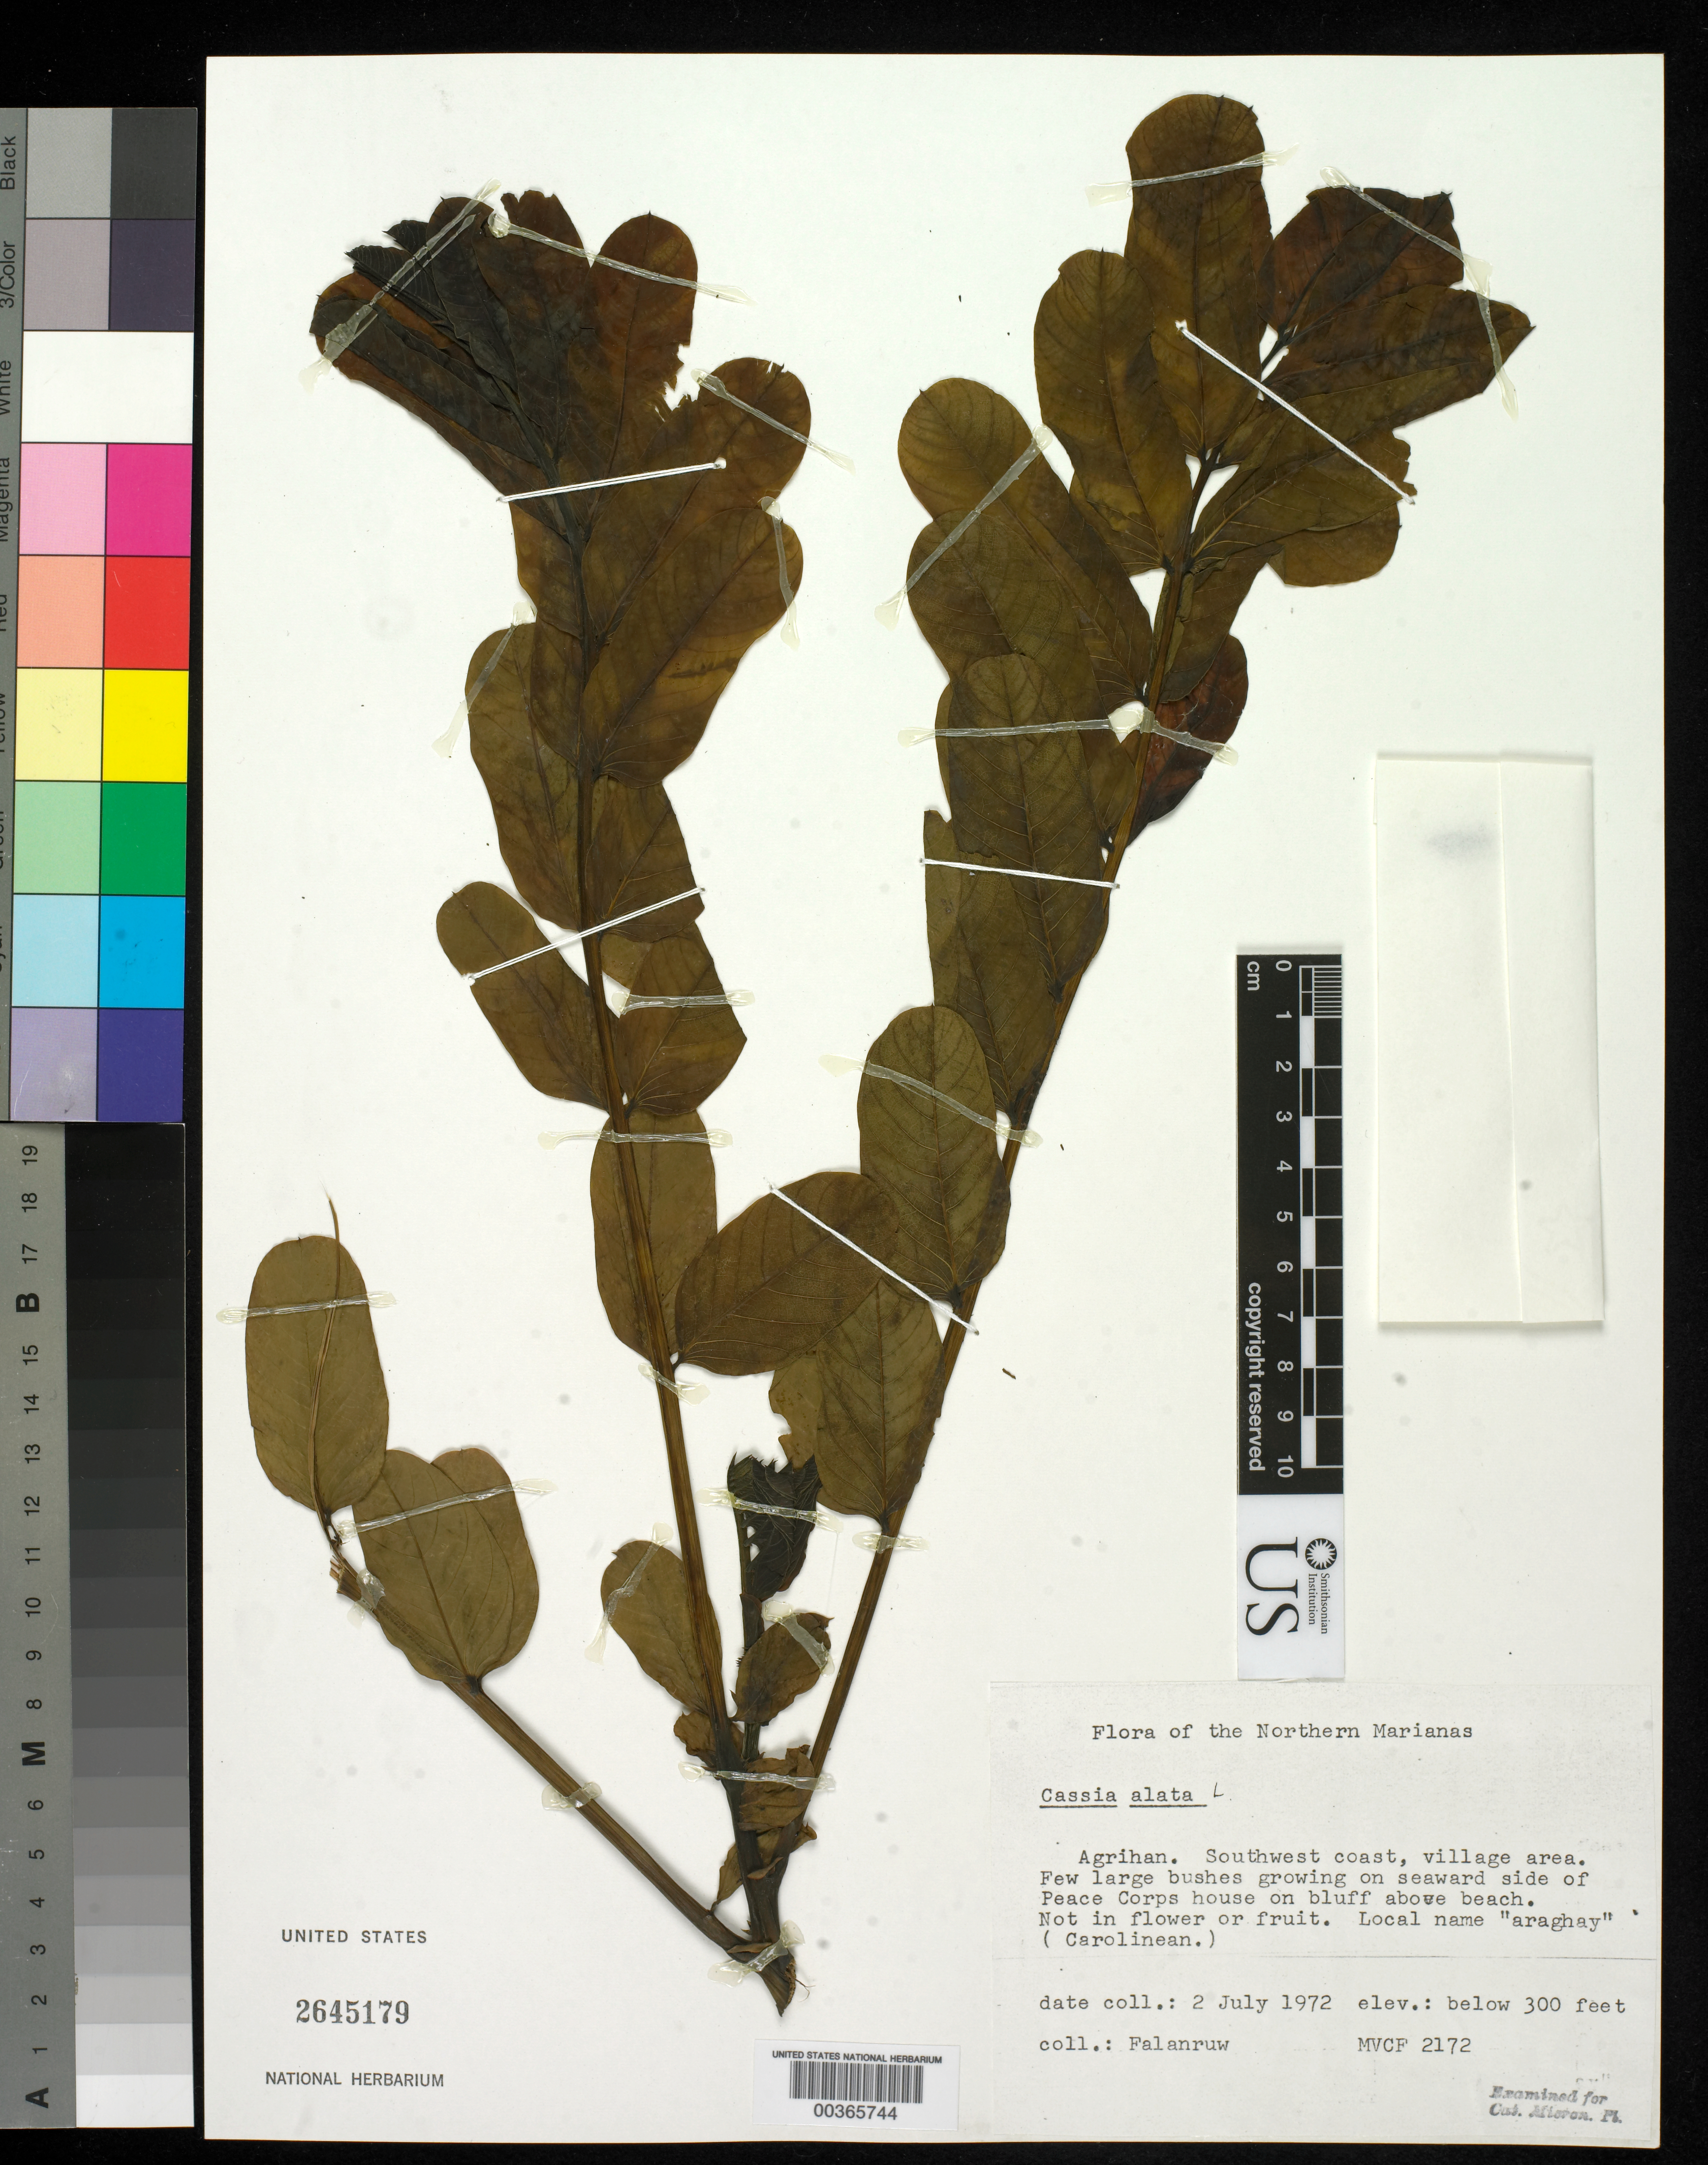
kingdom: Plantae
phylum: Tracheophyta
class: Magnoliopsida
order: Fabales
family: Fabaceae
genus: Senna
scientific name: Senna alata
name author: (L.) Roxb.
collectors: M. V. Falanruw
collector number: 2172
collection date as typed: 02 Jul 1972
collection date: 1972-07-02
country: Northern Mariana Islands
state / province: Northern Islands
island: Agrihan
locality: Sw coast, village area; seaward side of peace corps house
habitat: Bluff above beach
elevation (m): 300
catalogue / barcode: US 2645179